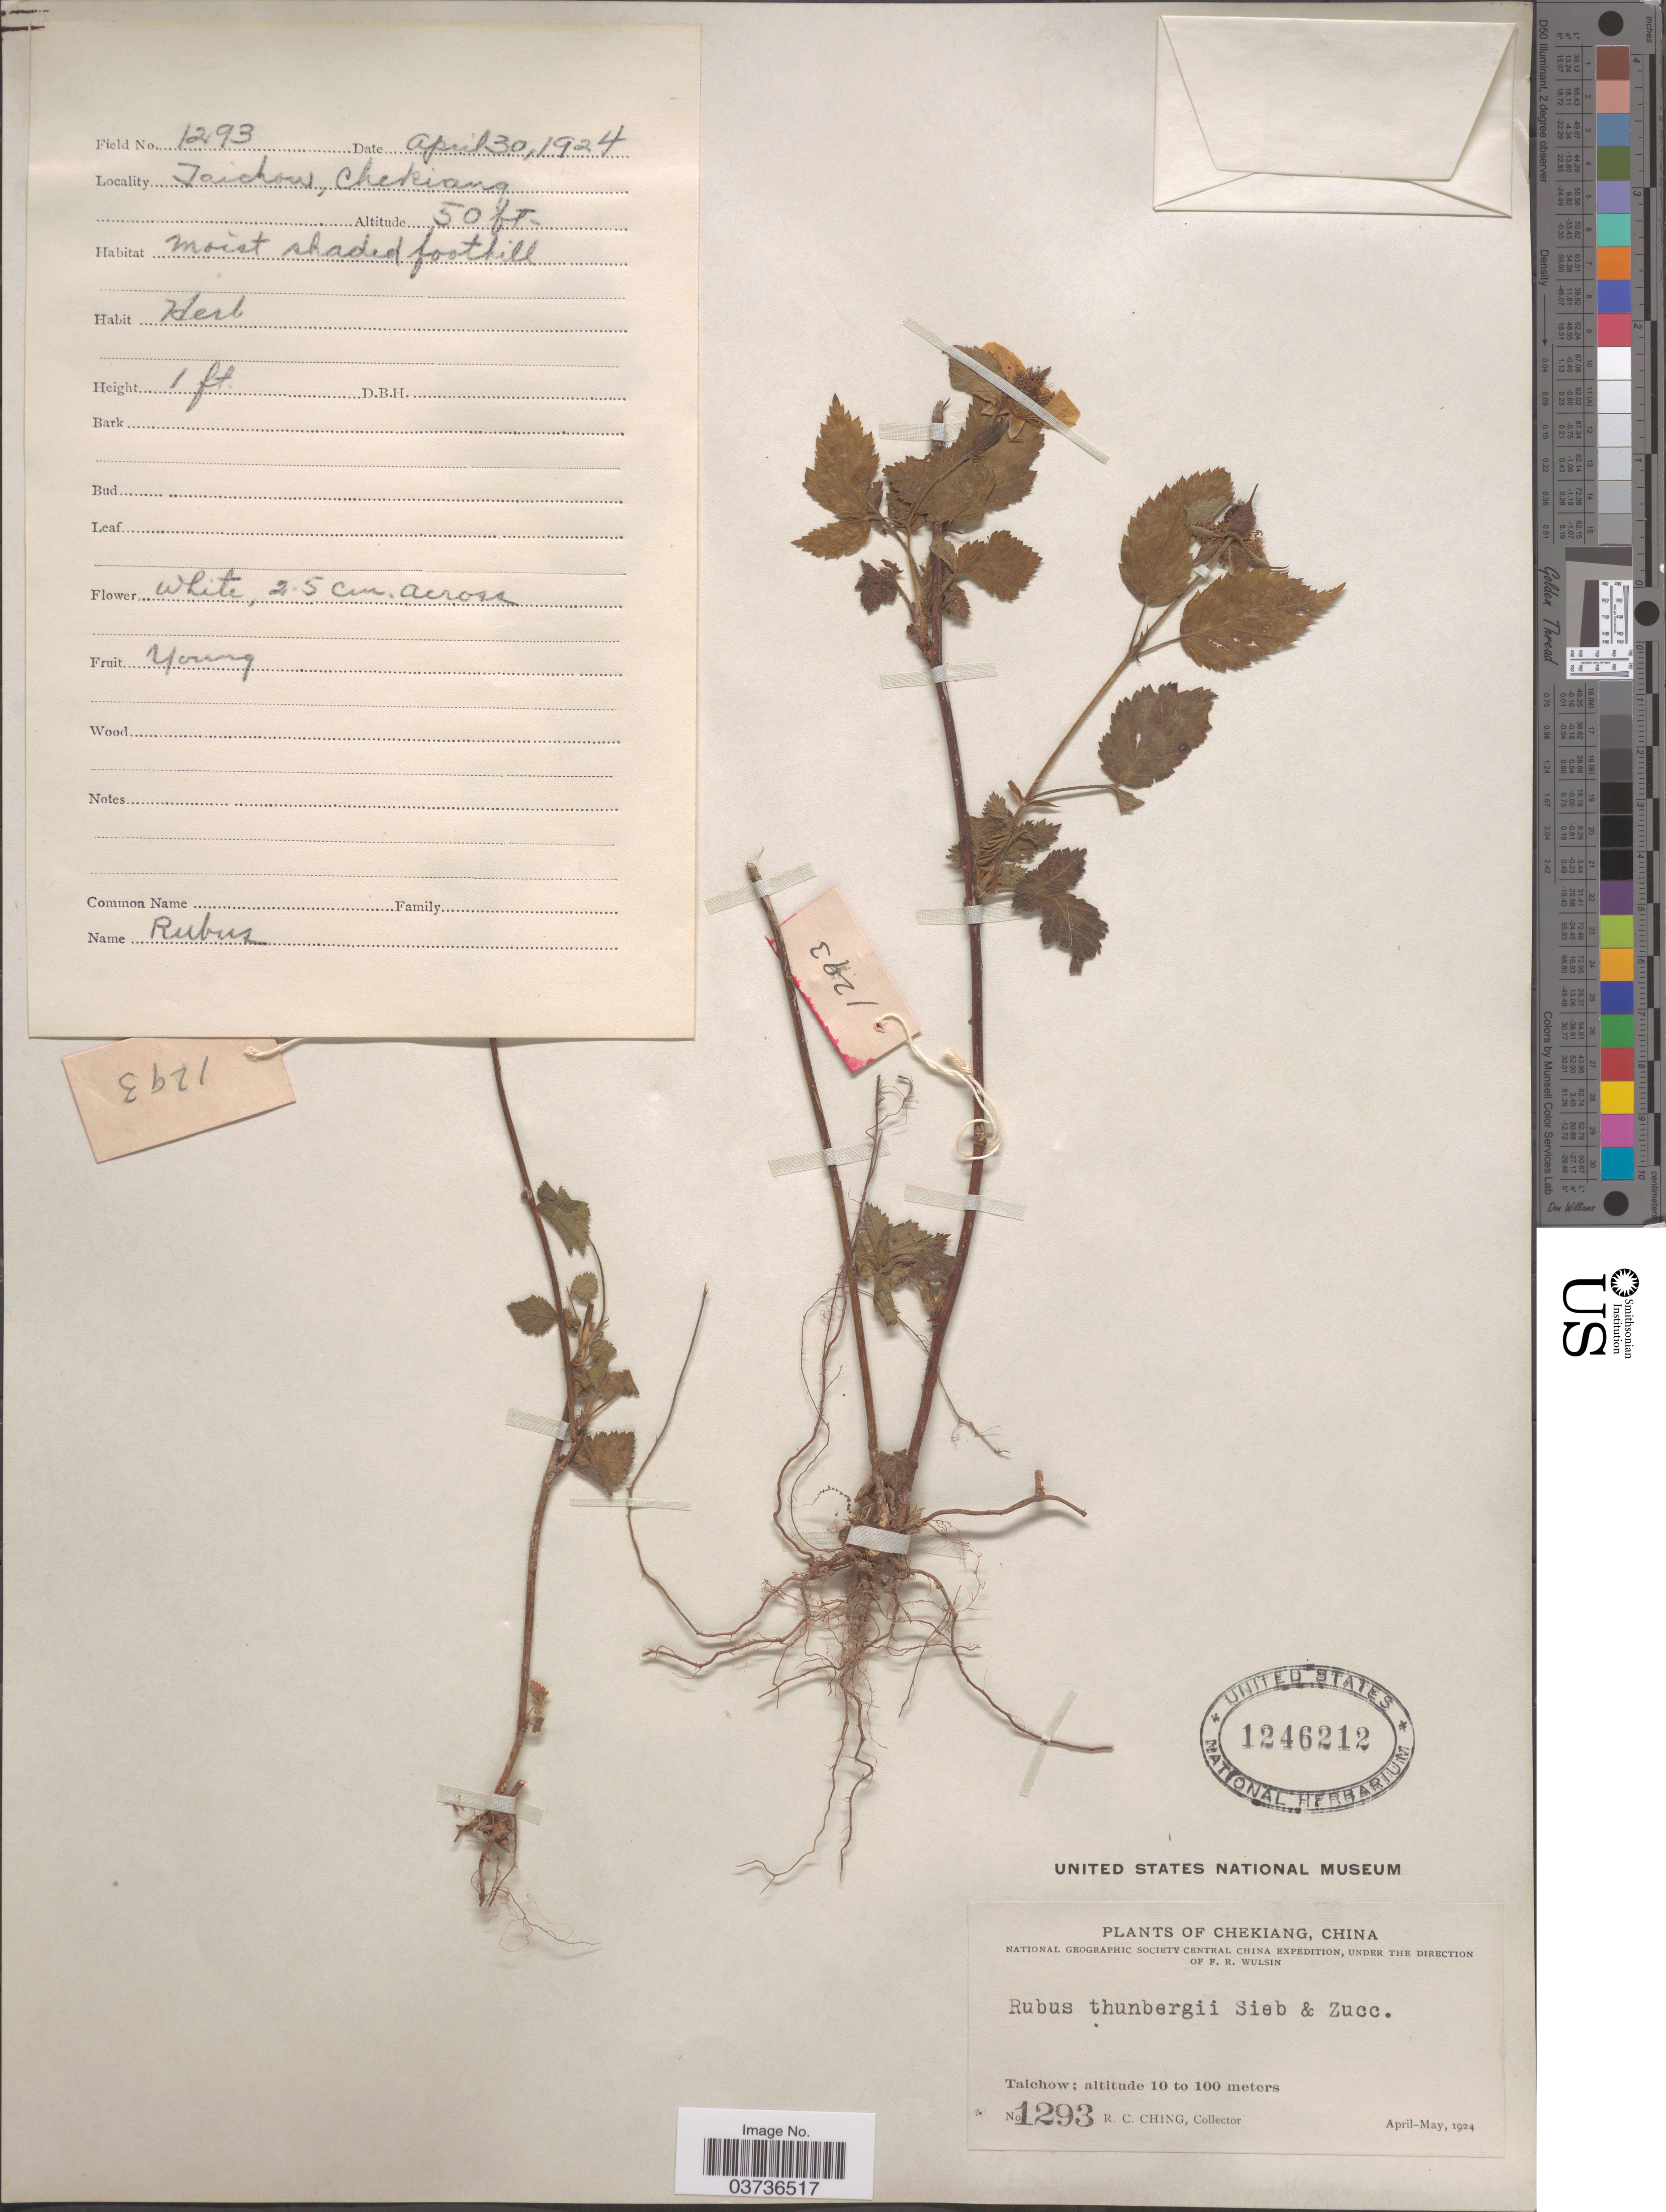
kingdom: Plantae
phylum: Tracheophyta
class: Magnoliopsida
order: Rosales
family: Rosaceae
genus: Rubus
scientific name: Rubus thunbergii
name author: Siebold & Zucc.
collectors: R. C. Ching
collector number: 1293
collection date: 1924-04-30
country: China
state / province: Zhejiang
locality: Chekiang. Taichow.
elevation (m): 15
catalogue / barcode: US 1246212